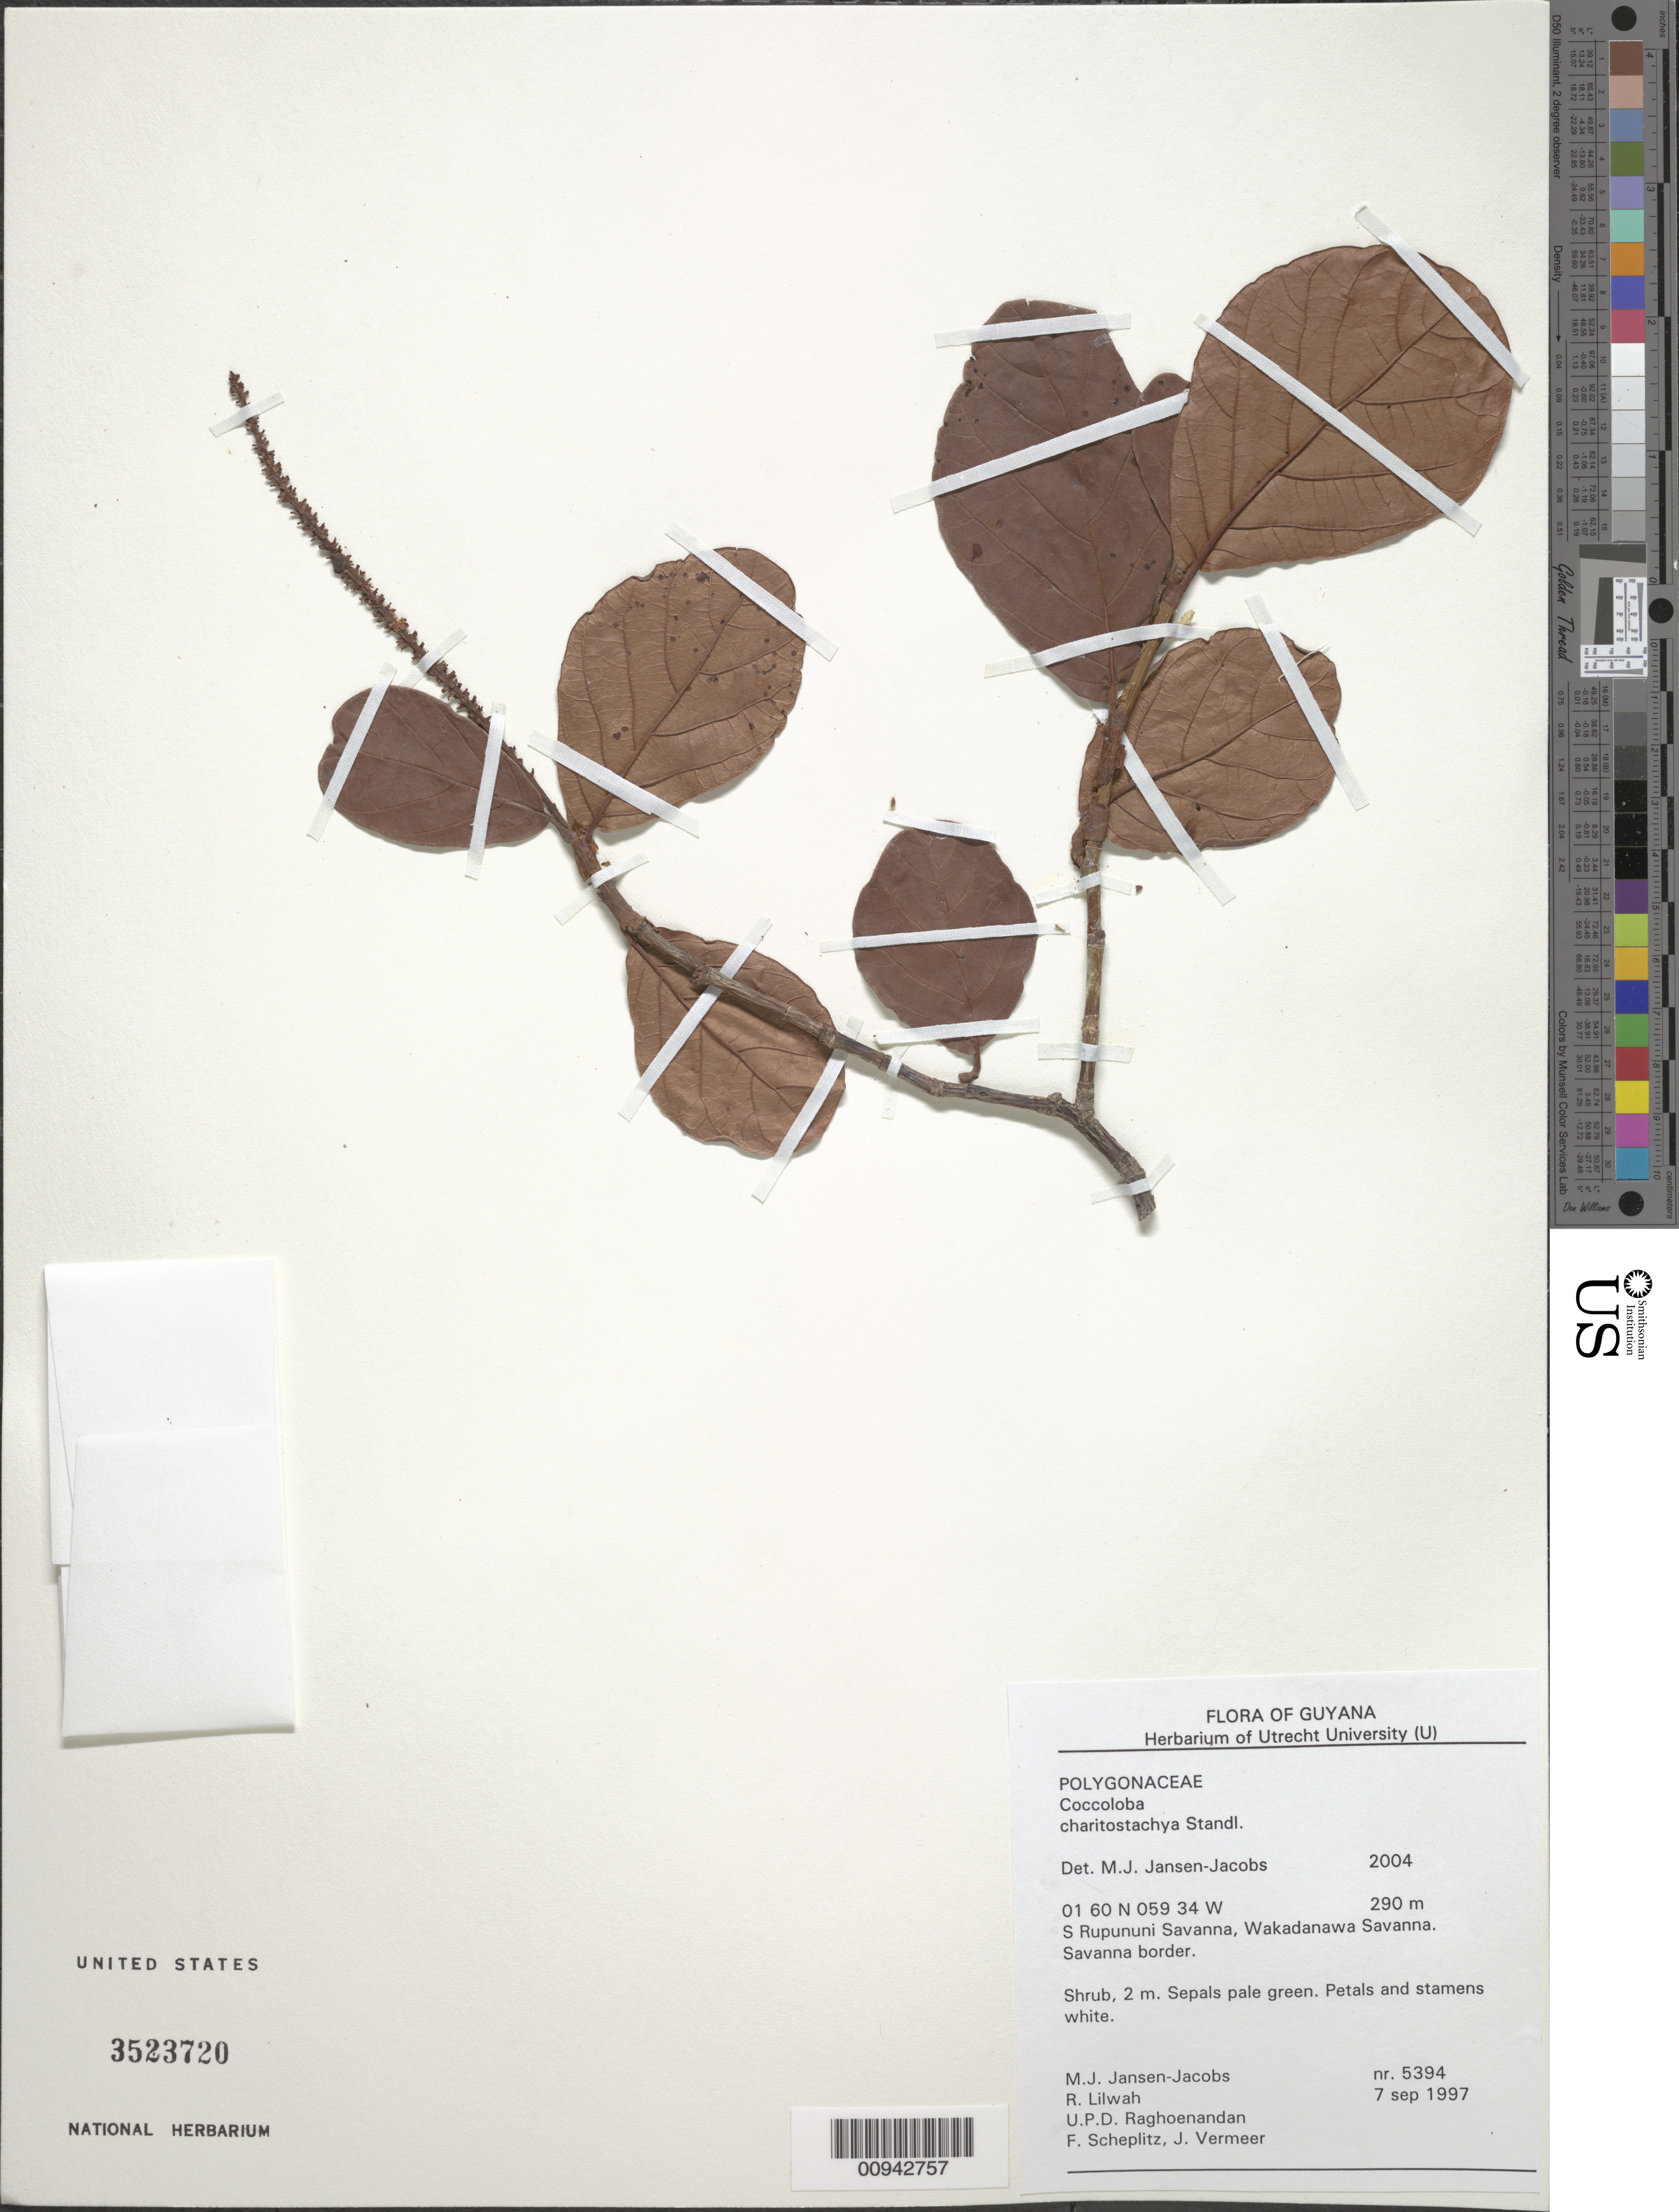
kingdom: Plantae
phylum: Tracheophyta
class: Magnoliopsida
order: Caryophyllales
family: Polygonaceae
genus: Coccoloba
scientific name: Coccoloba charitostachya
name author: Standl.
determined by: Jansen-Jacobs, M. J., (U), Nationaal Herbarium Nederland, Utrecht University branch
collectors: M. J. Jansen-Jacobs, R. Lilwah, U. Raghoenandan, F. Scheplitz & J. Vermeer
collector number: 5394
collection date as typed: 7-Sep-97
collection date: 1997-09-07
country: Guyana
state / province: U. Takutu-U. Essequibo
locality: S. Rupununi Savanna, Wakadanawa Savanna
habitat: Savanna border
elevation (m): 290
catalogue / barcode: US 3523720